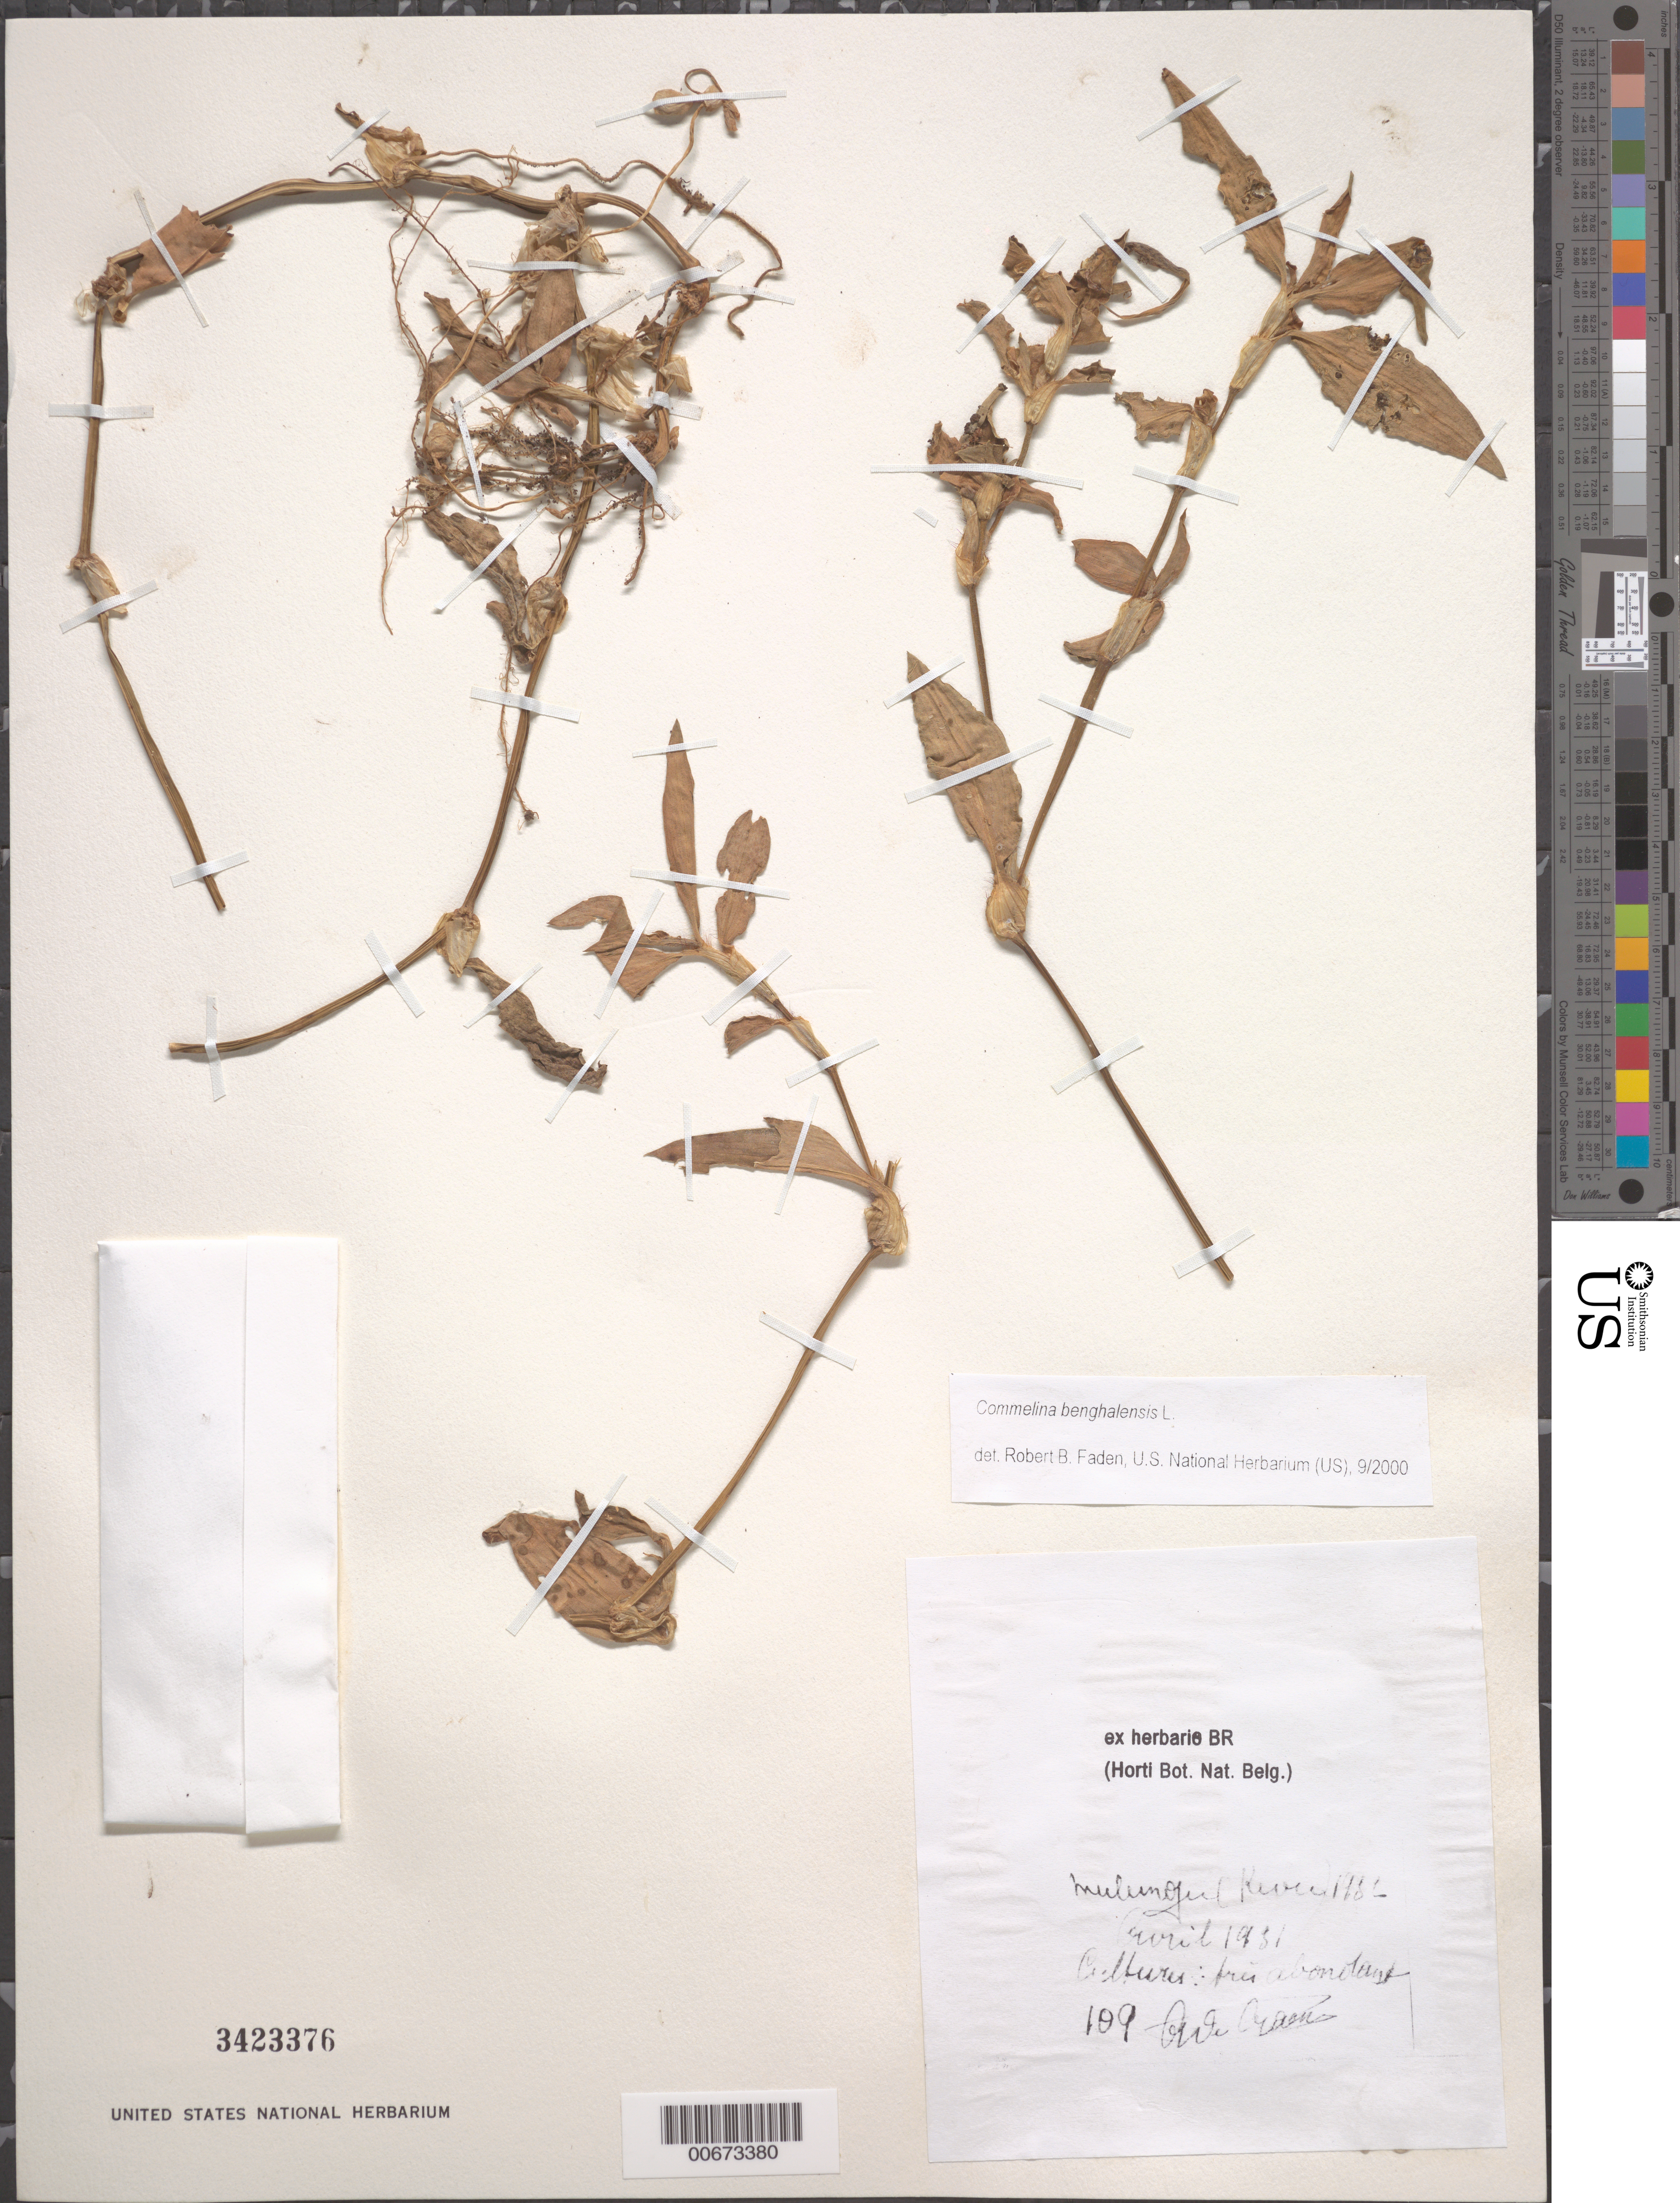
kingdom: Plantae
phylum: Tracheophyta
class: Liliopsida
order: Commelinales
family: Commelinaceae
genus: Commelina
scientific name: Commelina benghalensis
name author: L.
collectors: -. Owen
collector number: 109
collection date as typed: Apr 1987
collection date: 1987-04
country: Congo, Democratic Republic of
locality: Mulungul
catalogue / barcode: US 3423376